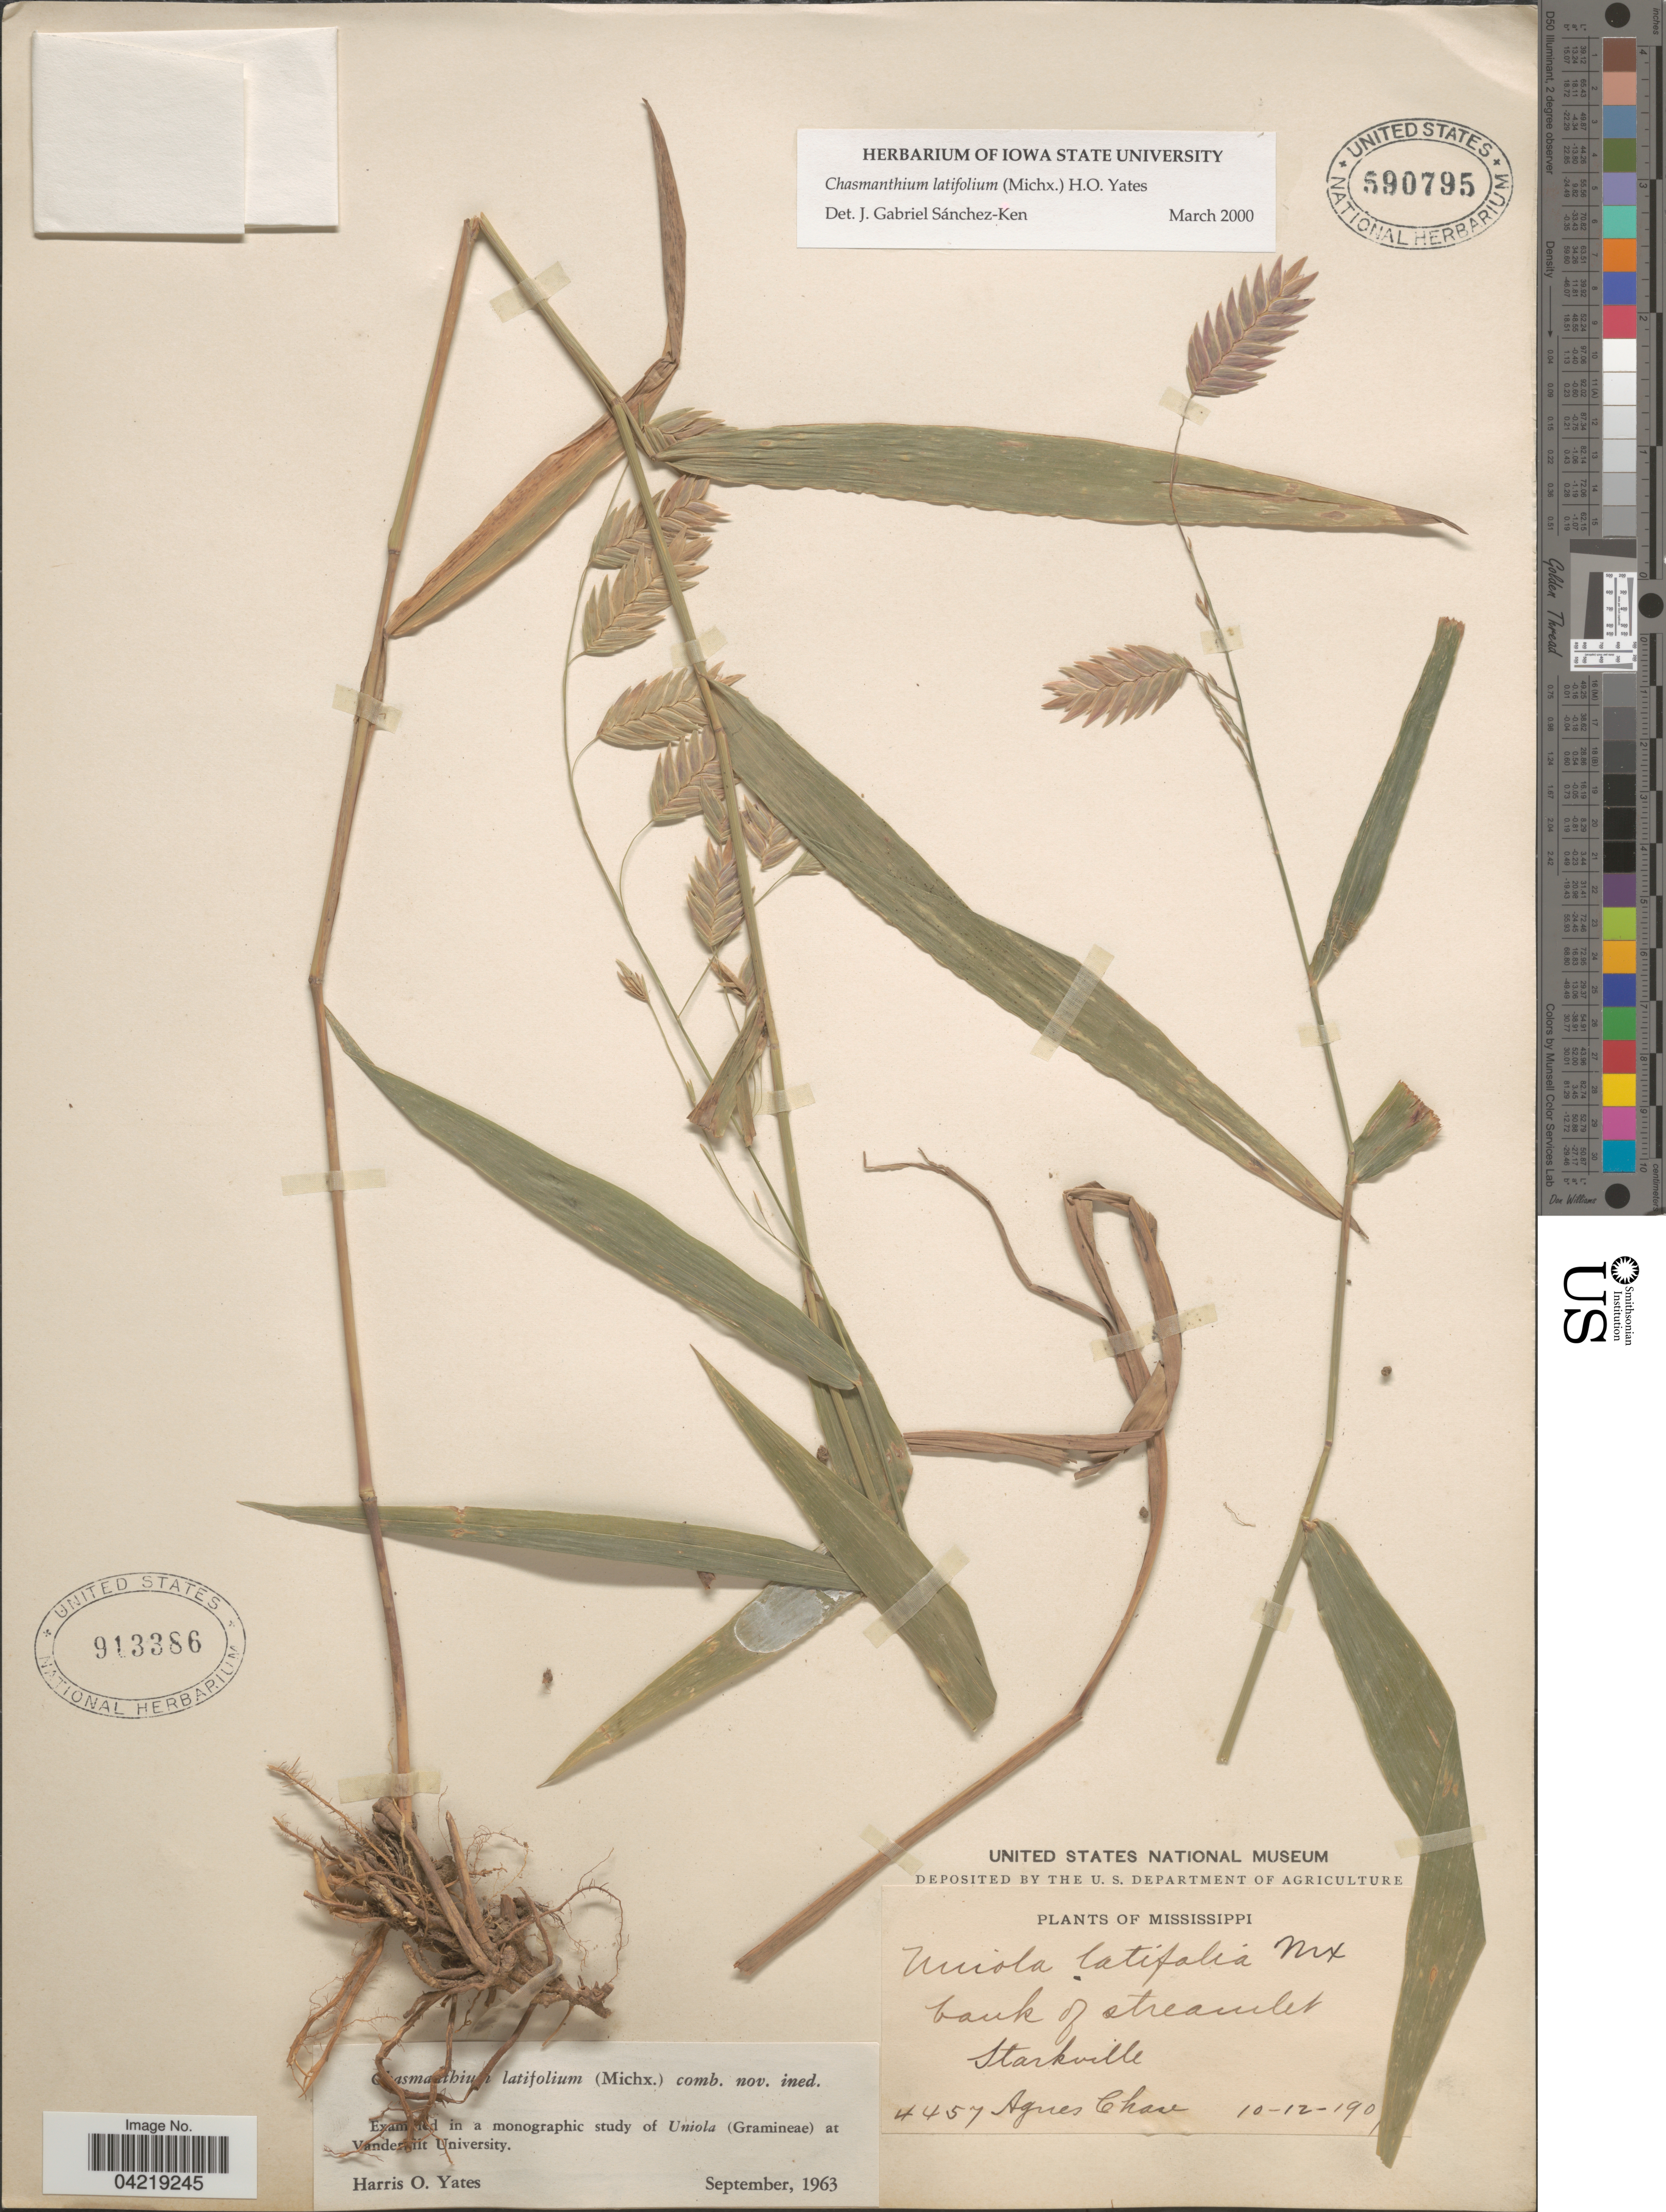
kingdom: Plantae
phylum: Tracheophyta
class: Liliopsida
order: Poales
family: Poaceae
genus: Chasmanthium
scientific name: Chasmanthium latifolium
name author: (Michx.) H.O. Yates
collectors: A. Chase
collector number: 4457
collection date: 1900-10-12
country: United States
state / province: Mississippi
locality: Bank of streamlet. Starkville.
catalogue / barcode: US 590795